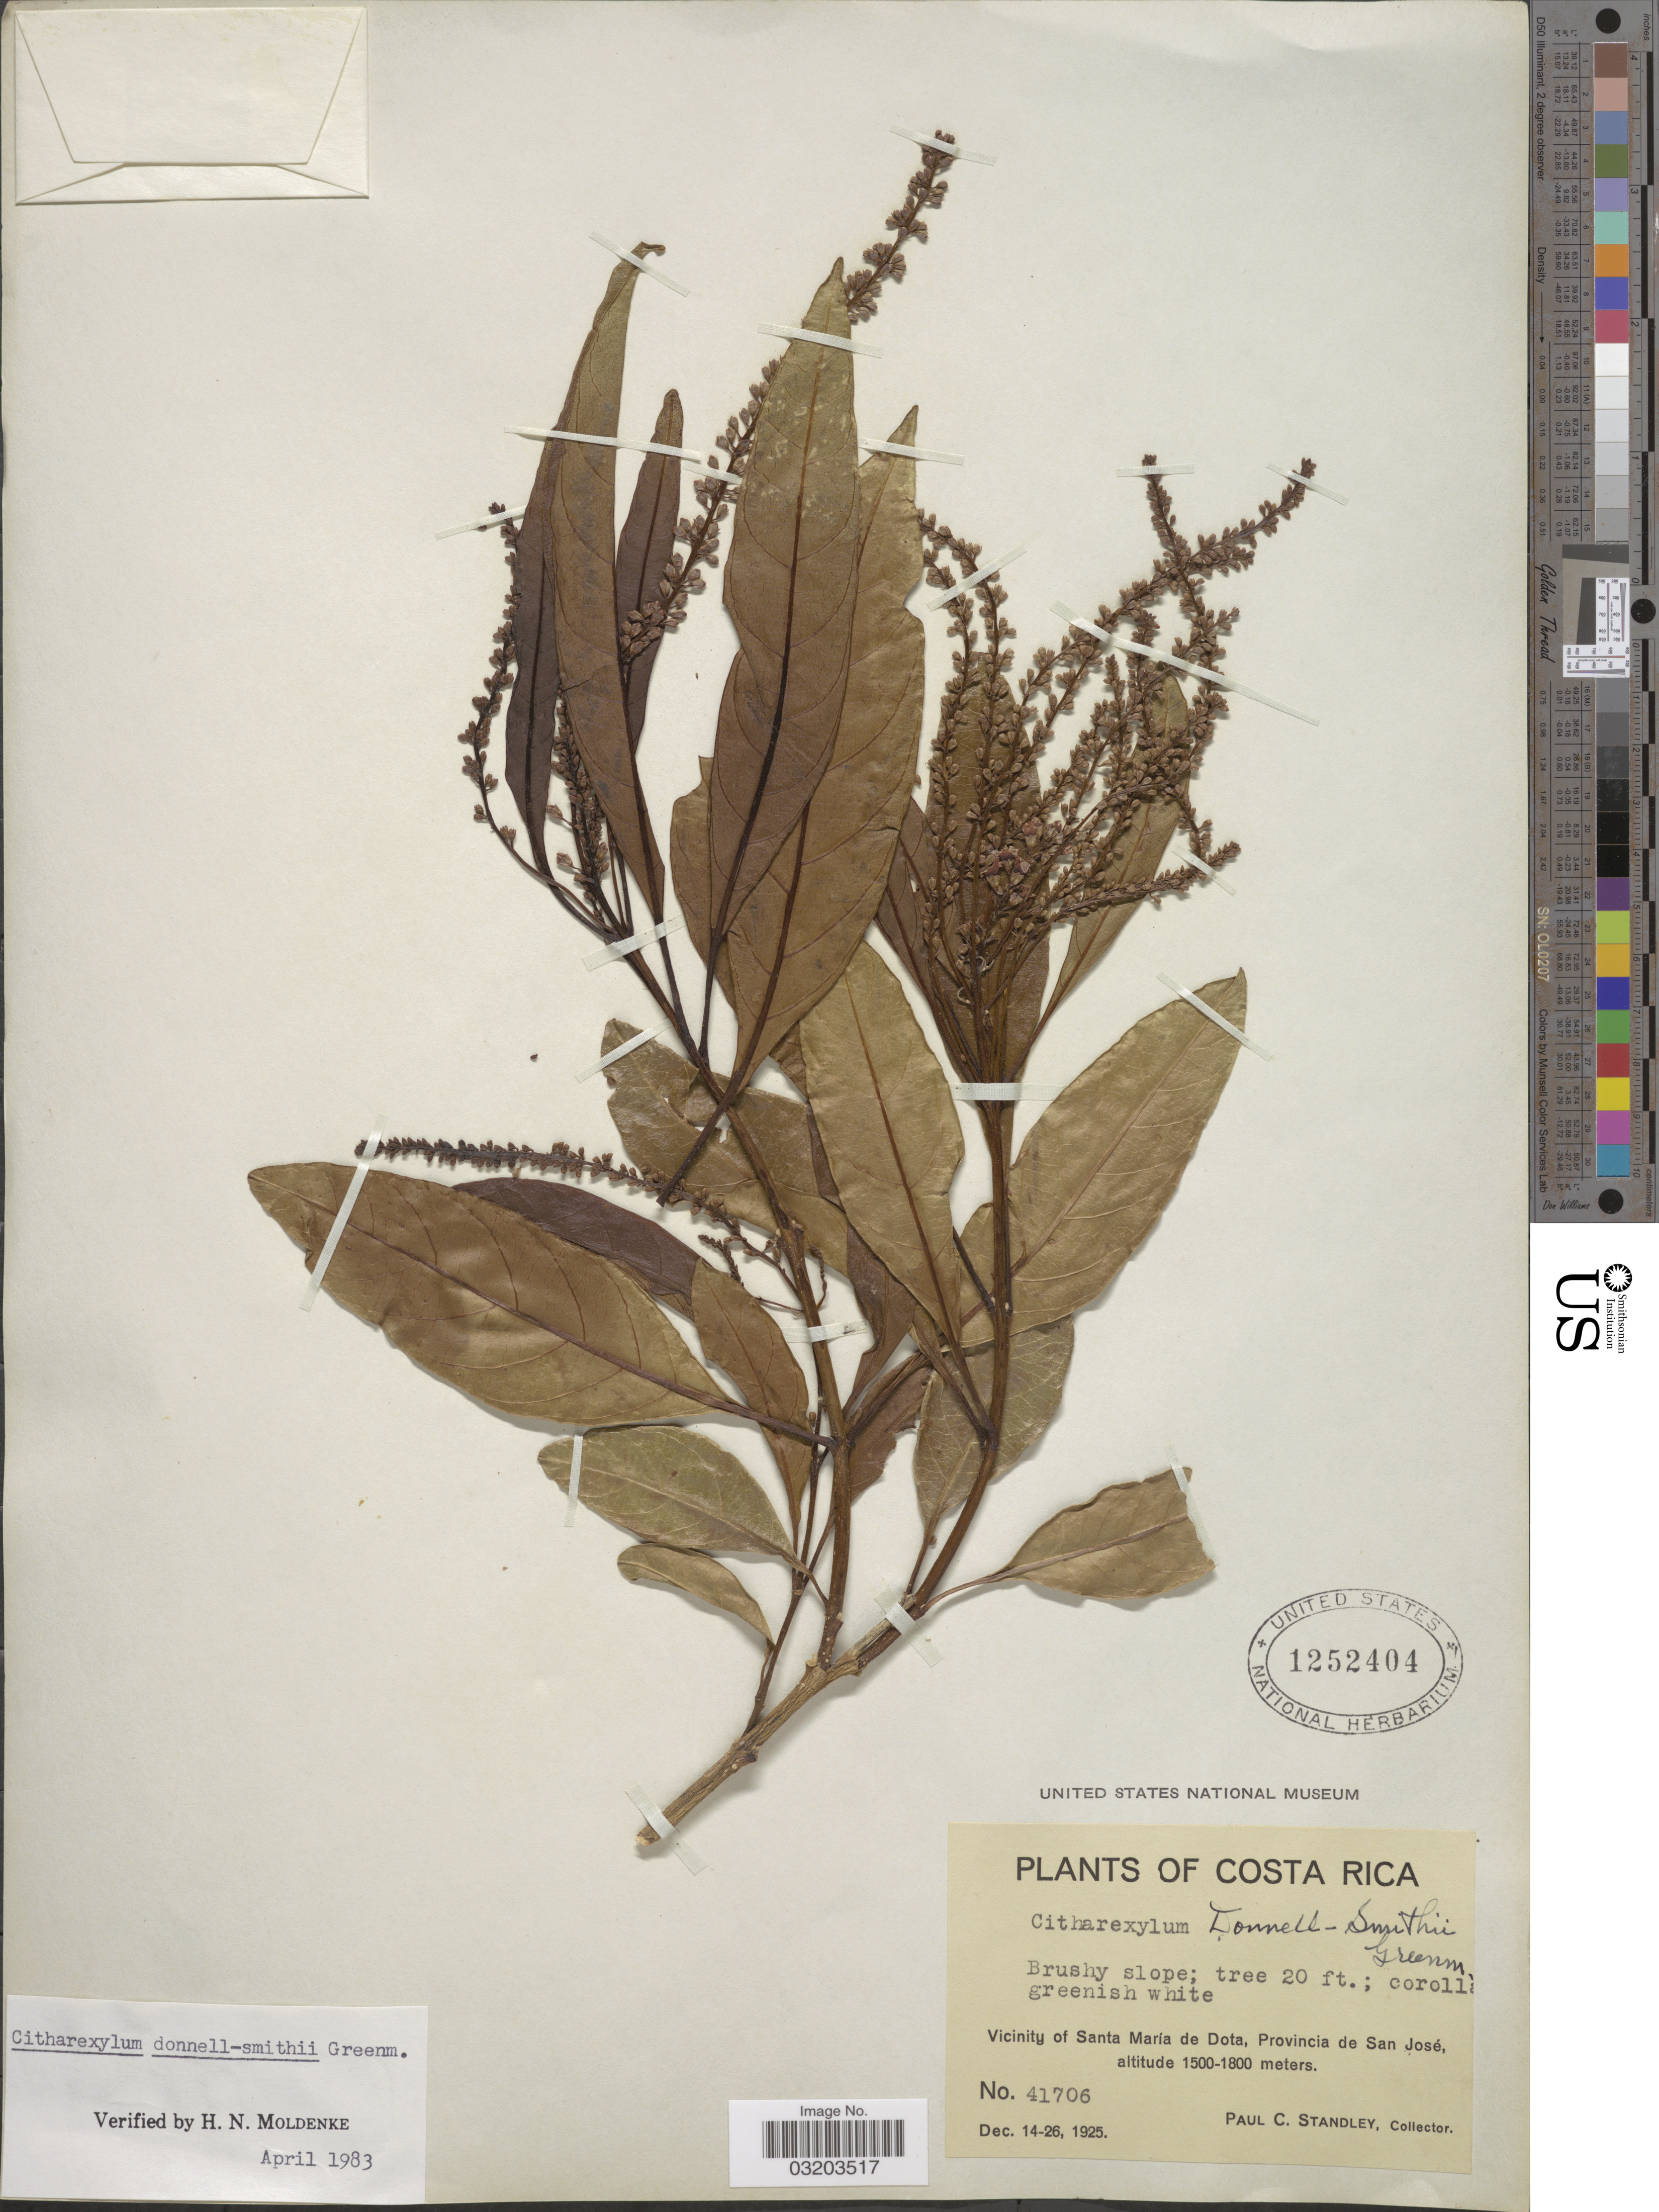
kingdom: Plantae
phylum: Tracheophyta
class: Magnoliopsida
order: Lamiales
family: Verbenaceae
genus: Citharexylum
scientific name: Citharexylum donnell-smithii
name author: Greenm.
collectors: P. C. Standley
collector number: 41706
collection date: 1925-12-14/1925-12-26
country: Costa Rica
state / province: San José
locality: Vicinity of Santa María de Dota.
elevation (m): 1500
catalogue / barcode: US 1252404